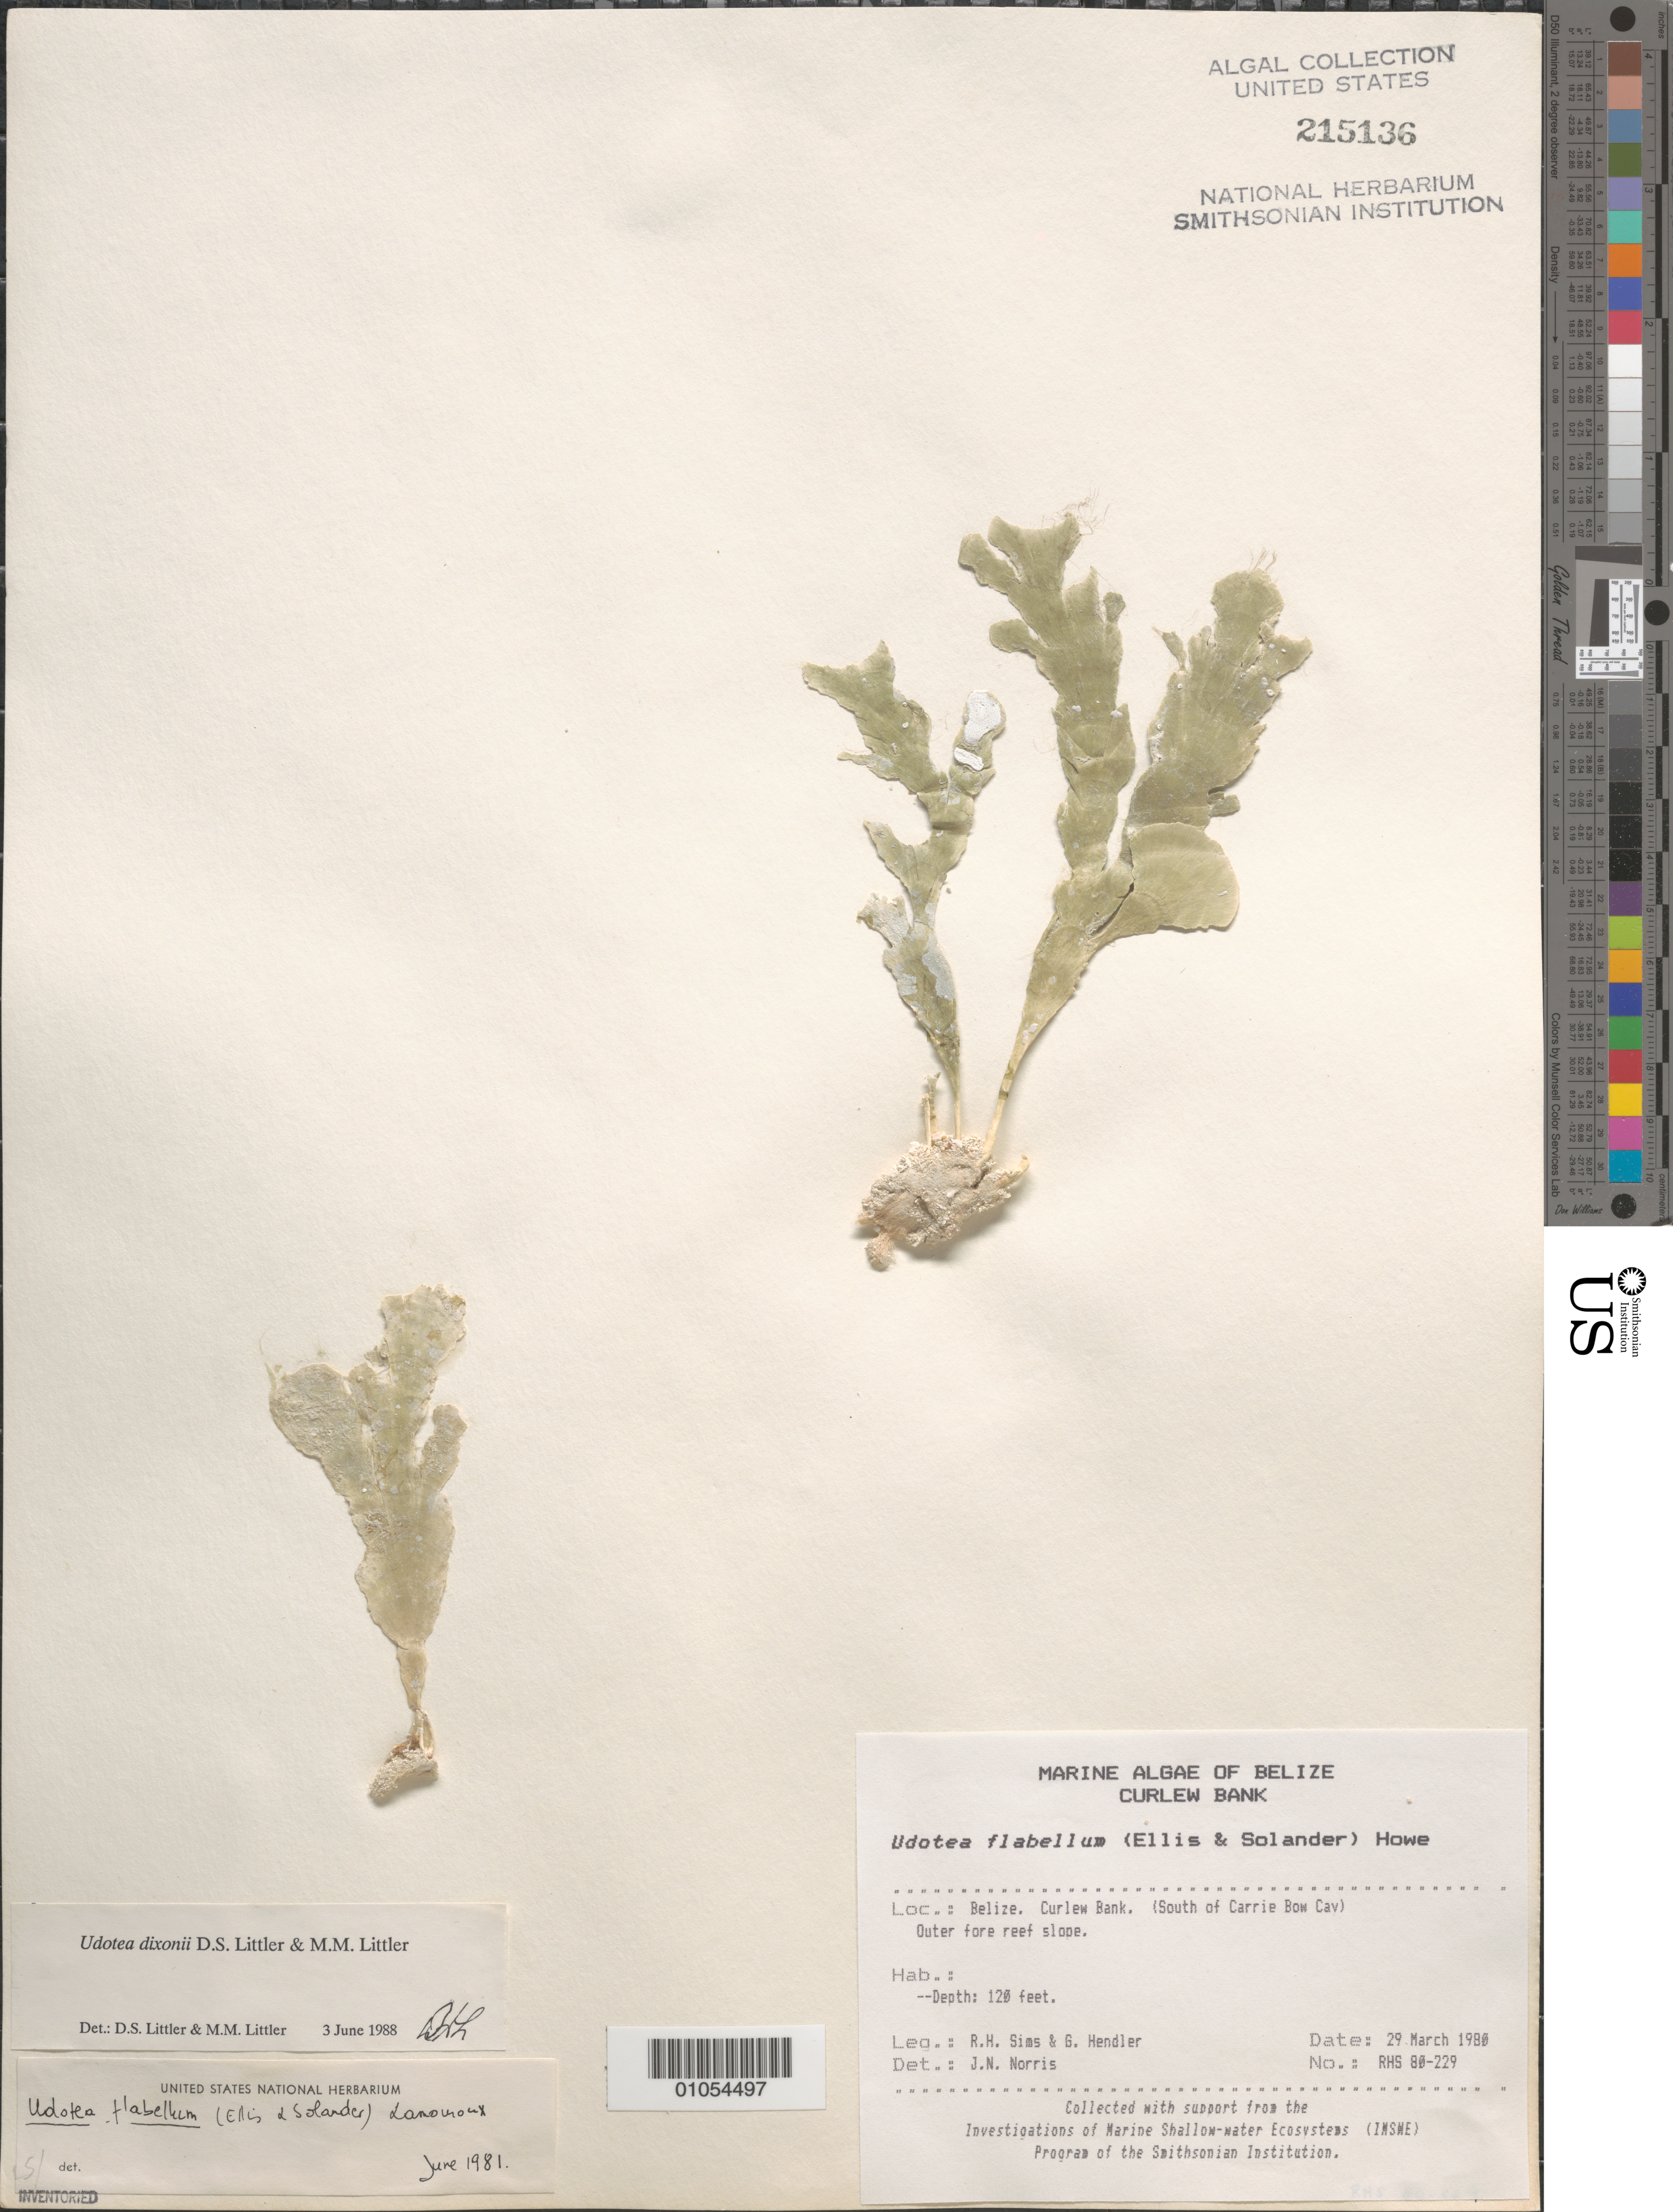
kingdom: Plantae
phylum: Chlorophyta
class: Ulvophyceae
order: Bryopsidales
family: Udoteaceae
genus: Udotea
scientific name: Udotea dixonii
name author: D.S. Littler & Littler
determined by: Littler, D. S.; Littler, M. M.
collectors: R. H. Sims & G. Hendler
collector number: RHS 80-229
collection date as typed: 29 Mar 1980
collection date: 1980-03-29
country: Belize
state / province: Stann Creek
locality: Curlew Bank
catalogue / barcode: US 215136